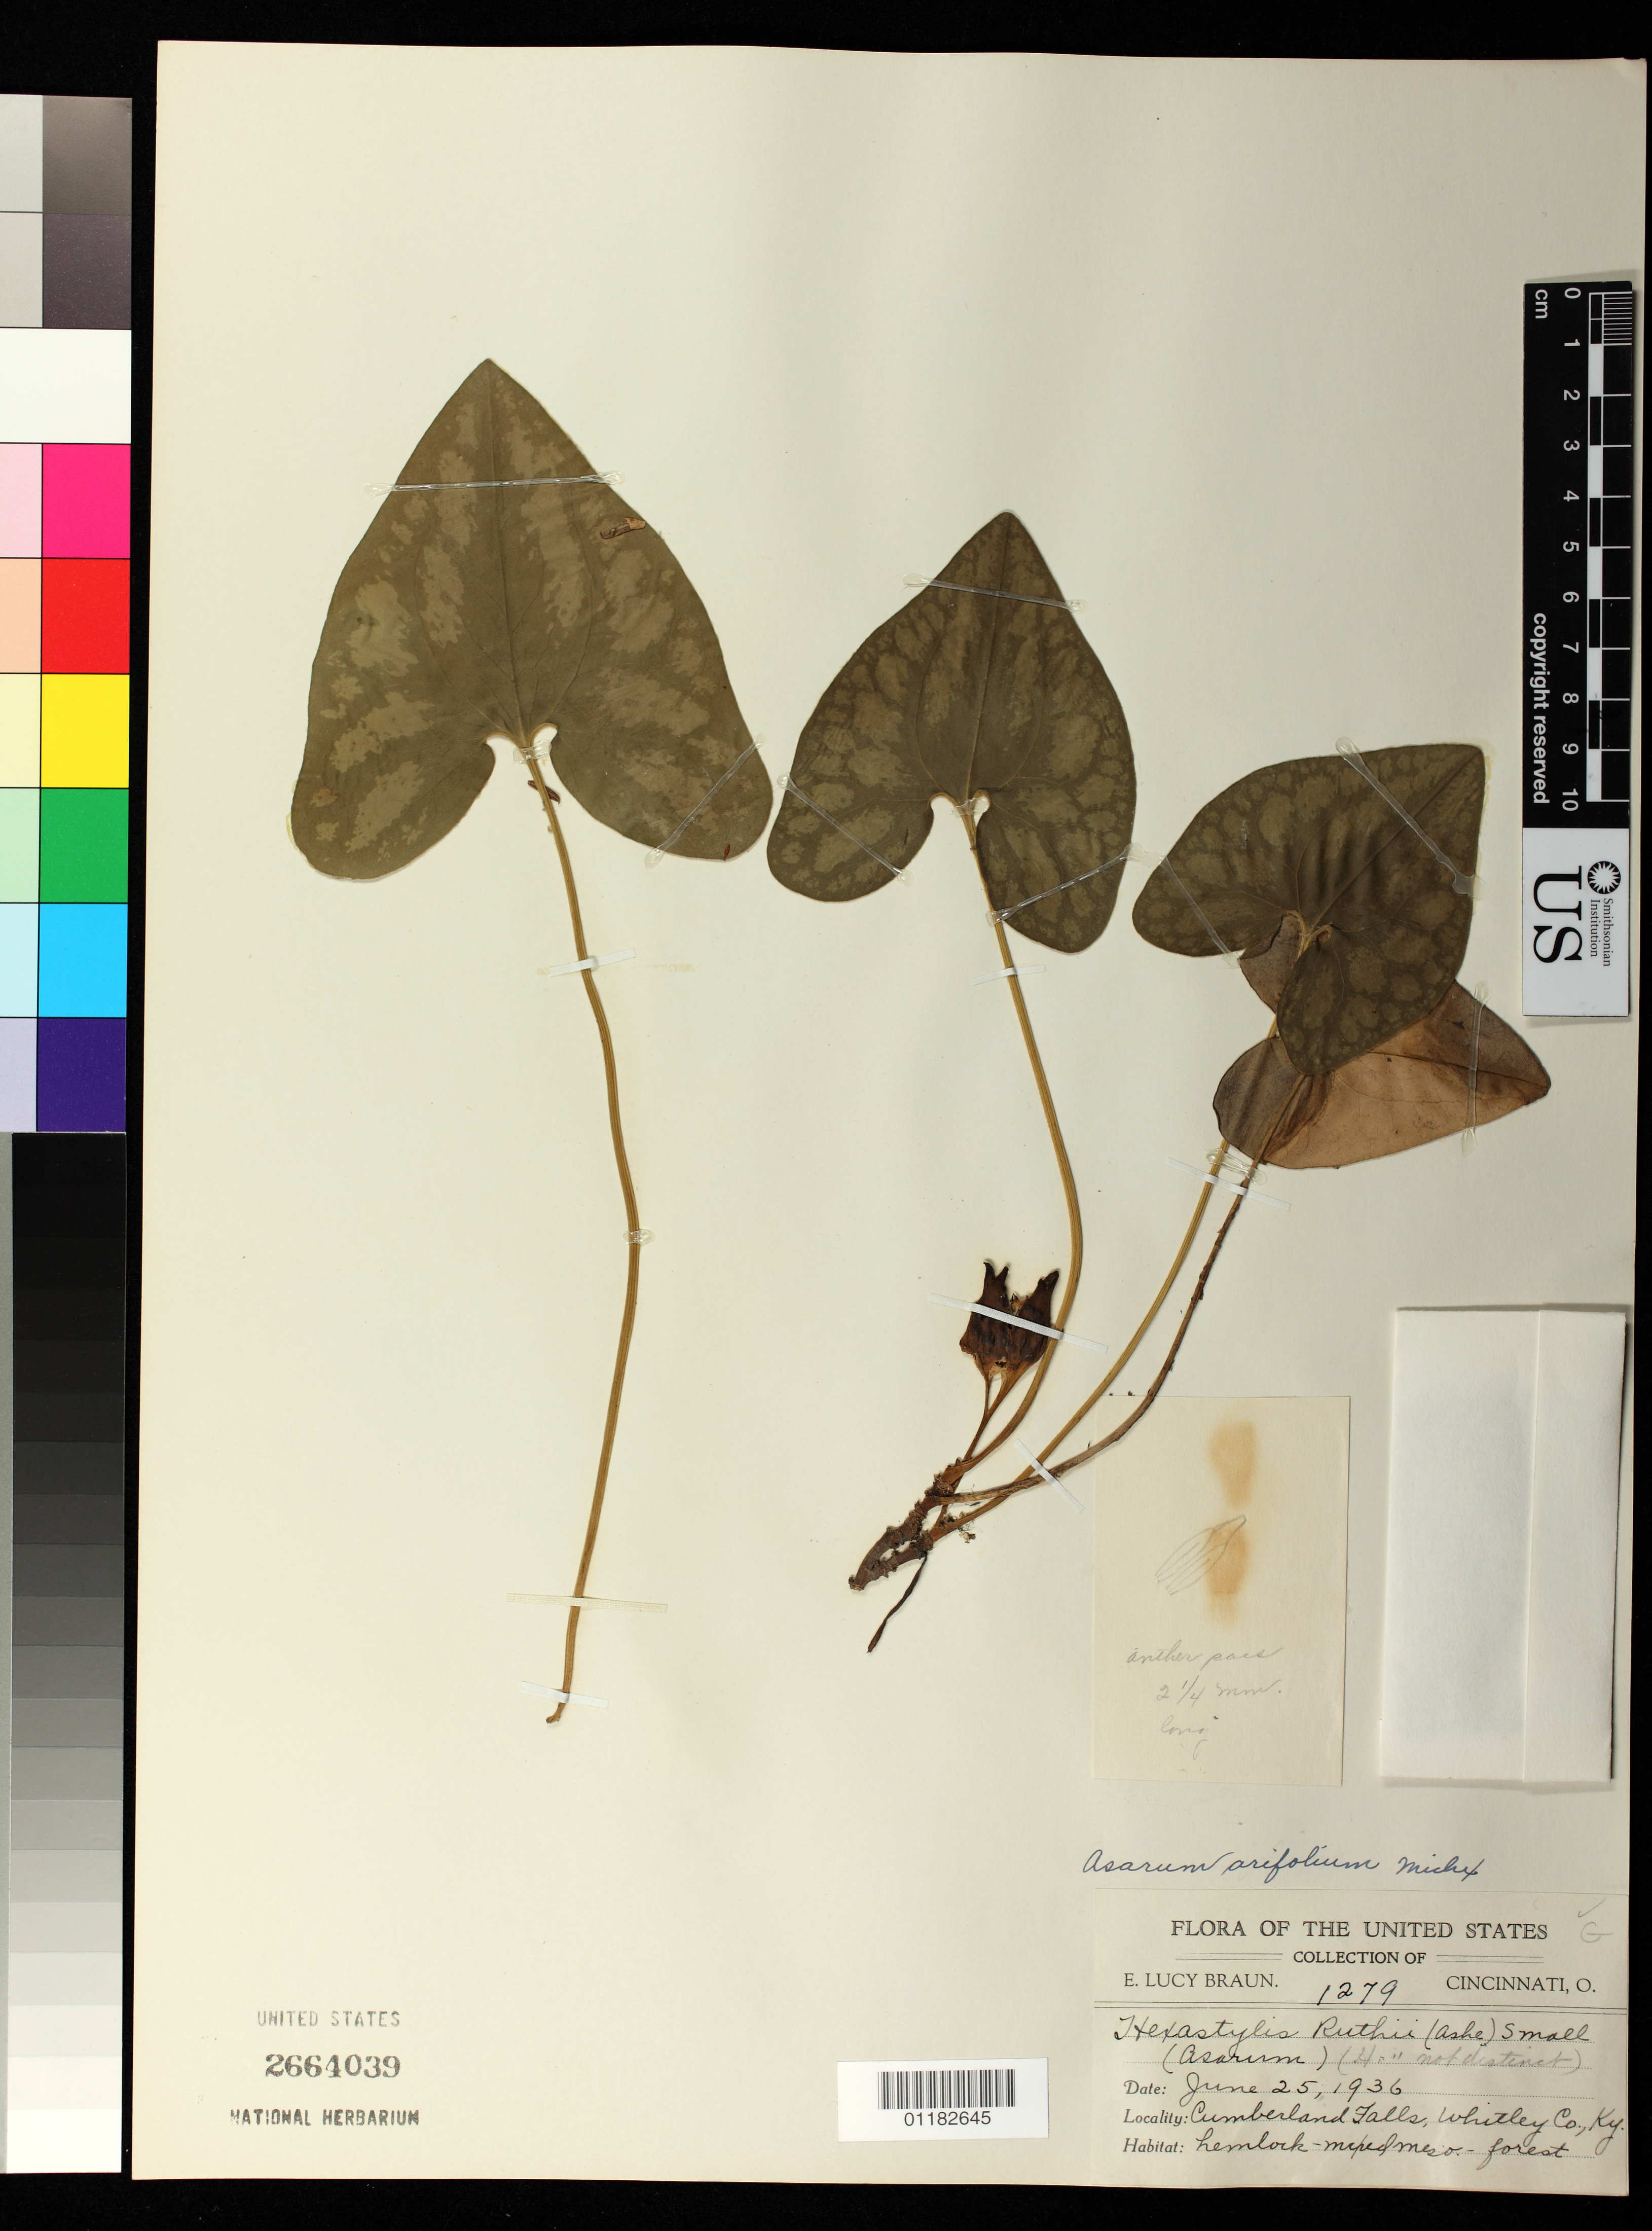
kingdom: Plantae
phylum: Tracheophyta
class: Magnoliopsida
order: Piperales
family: Aristolochiaceae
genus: Hexastylis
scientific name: Hexastylis arifolia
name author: (Michx.) Small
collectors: E. L. Braun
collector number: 1279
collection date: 1936-06-25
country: United States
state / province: Kentucky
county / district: Whitley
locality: Cumberland Falls, Whitley County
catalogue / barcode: US 2664039